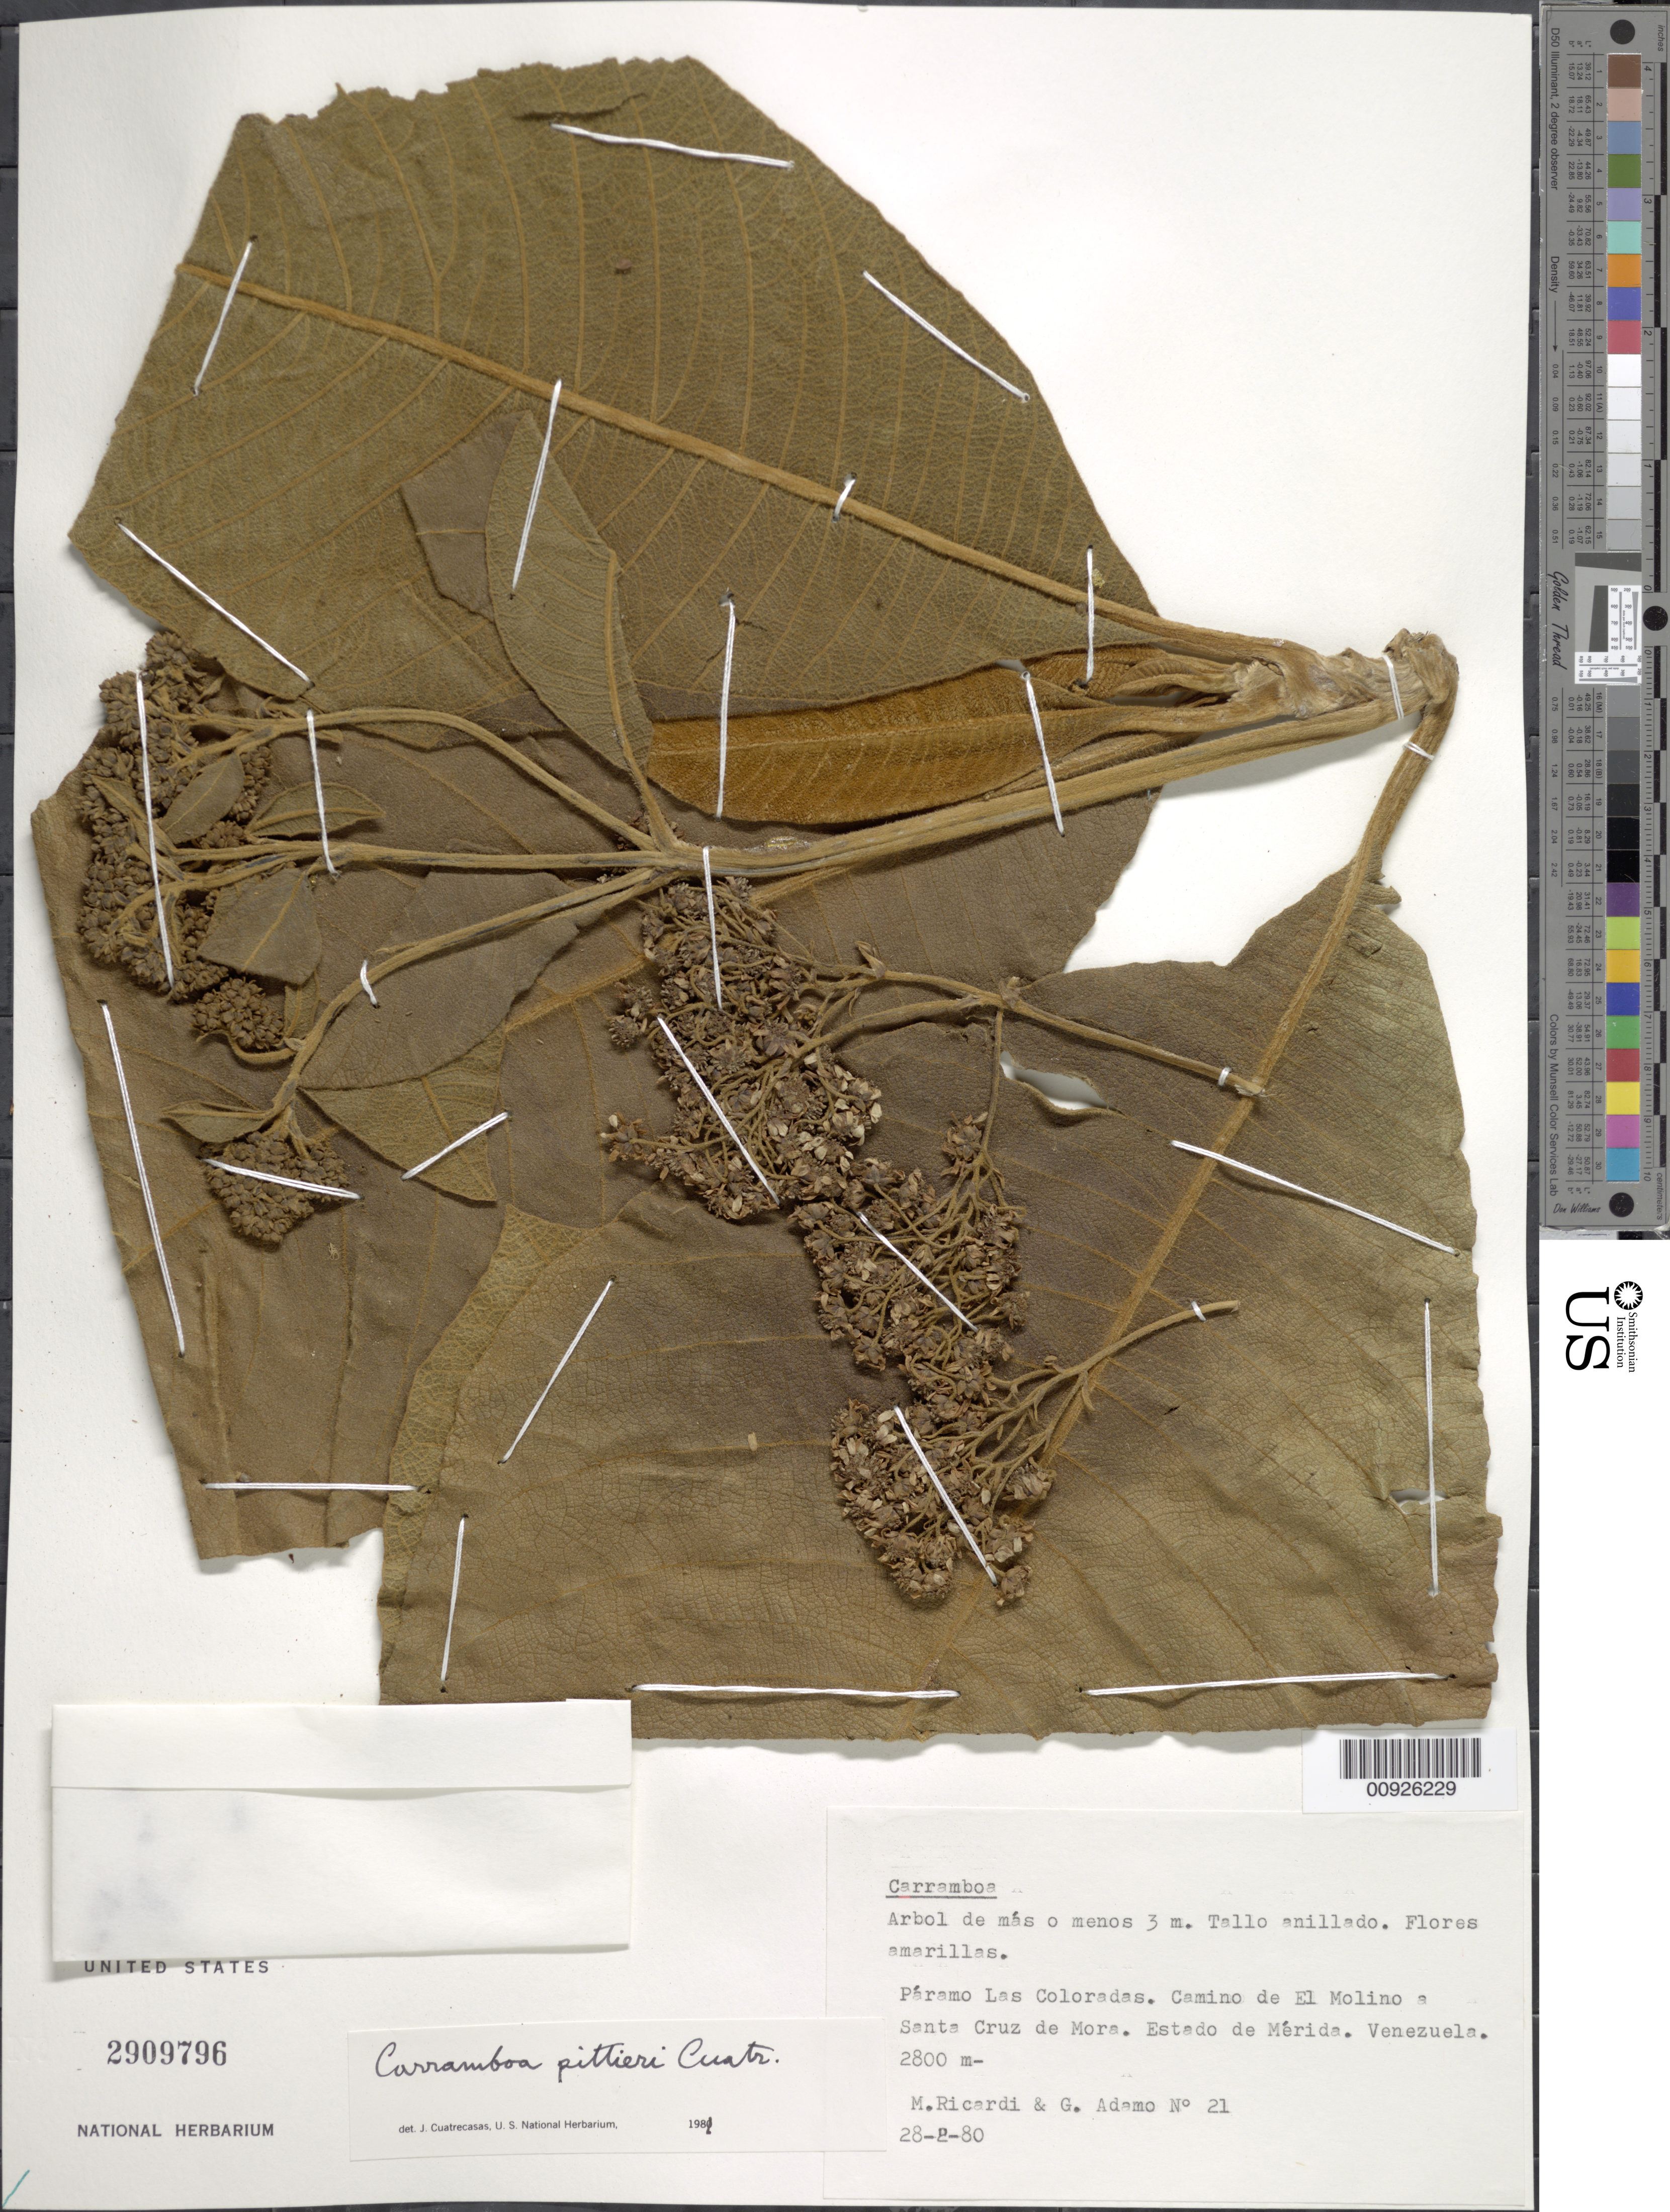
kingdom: Plantae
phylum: Tracheophyta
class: Magnoliopsida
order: Asterales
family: Asteraceae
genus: Carramboa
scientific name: Carramboa badilloi var. pittieri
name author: (Cuatrec.) Cuatrec.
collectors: M. Ricardi & G. Adamo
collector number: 21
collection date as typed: Transcribed d/m/y: 28/2/80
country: Venezuela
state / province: Mérida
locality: Paramo Las Coloradas. Camino de El Molino a Santa Cruz de Mora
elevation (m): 2800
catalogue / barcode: US 2909796